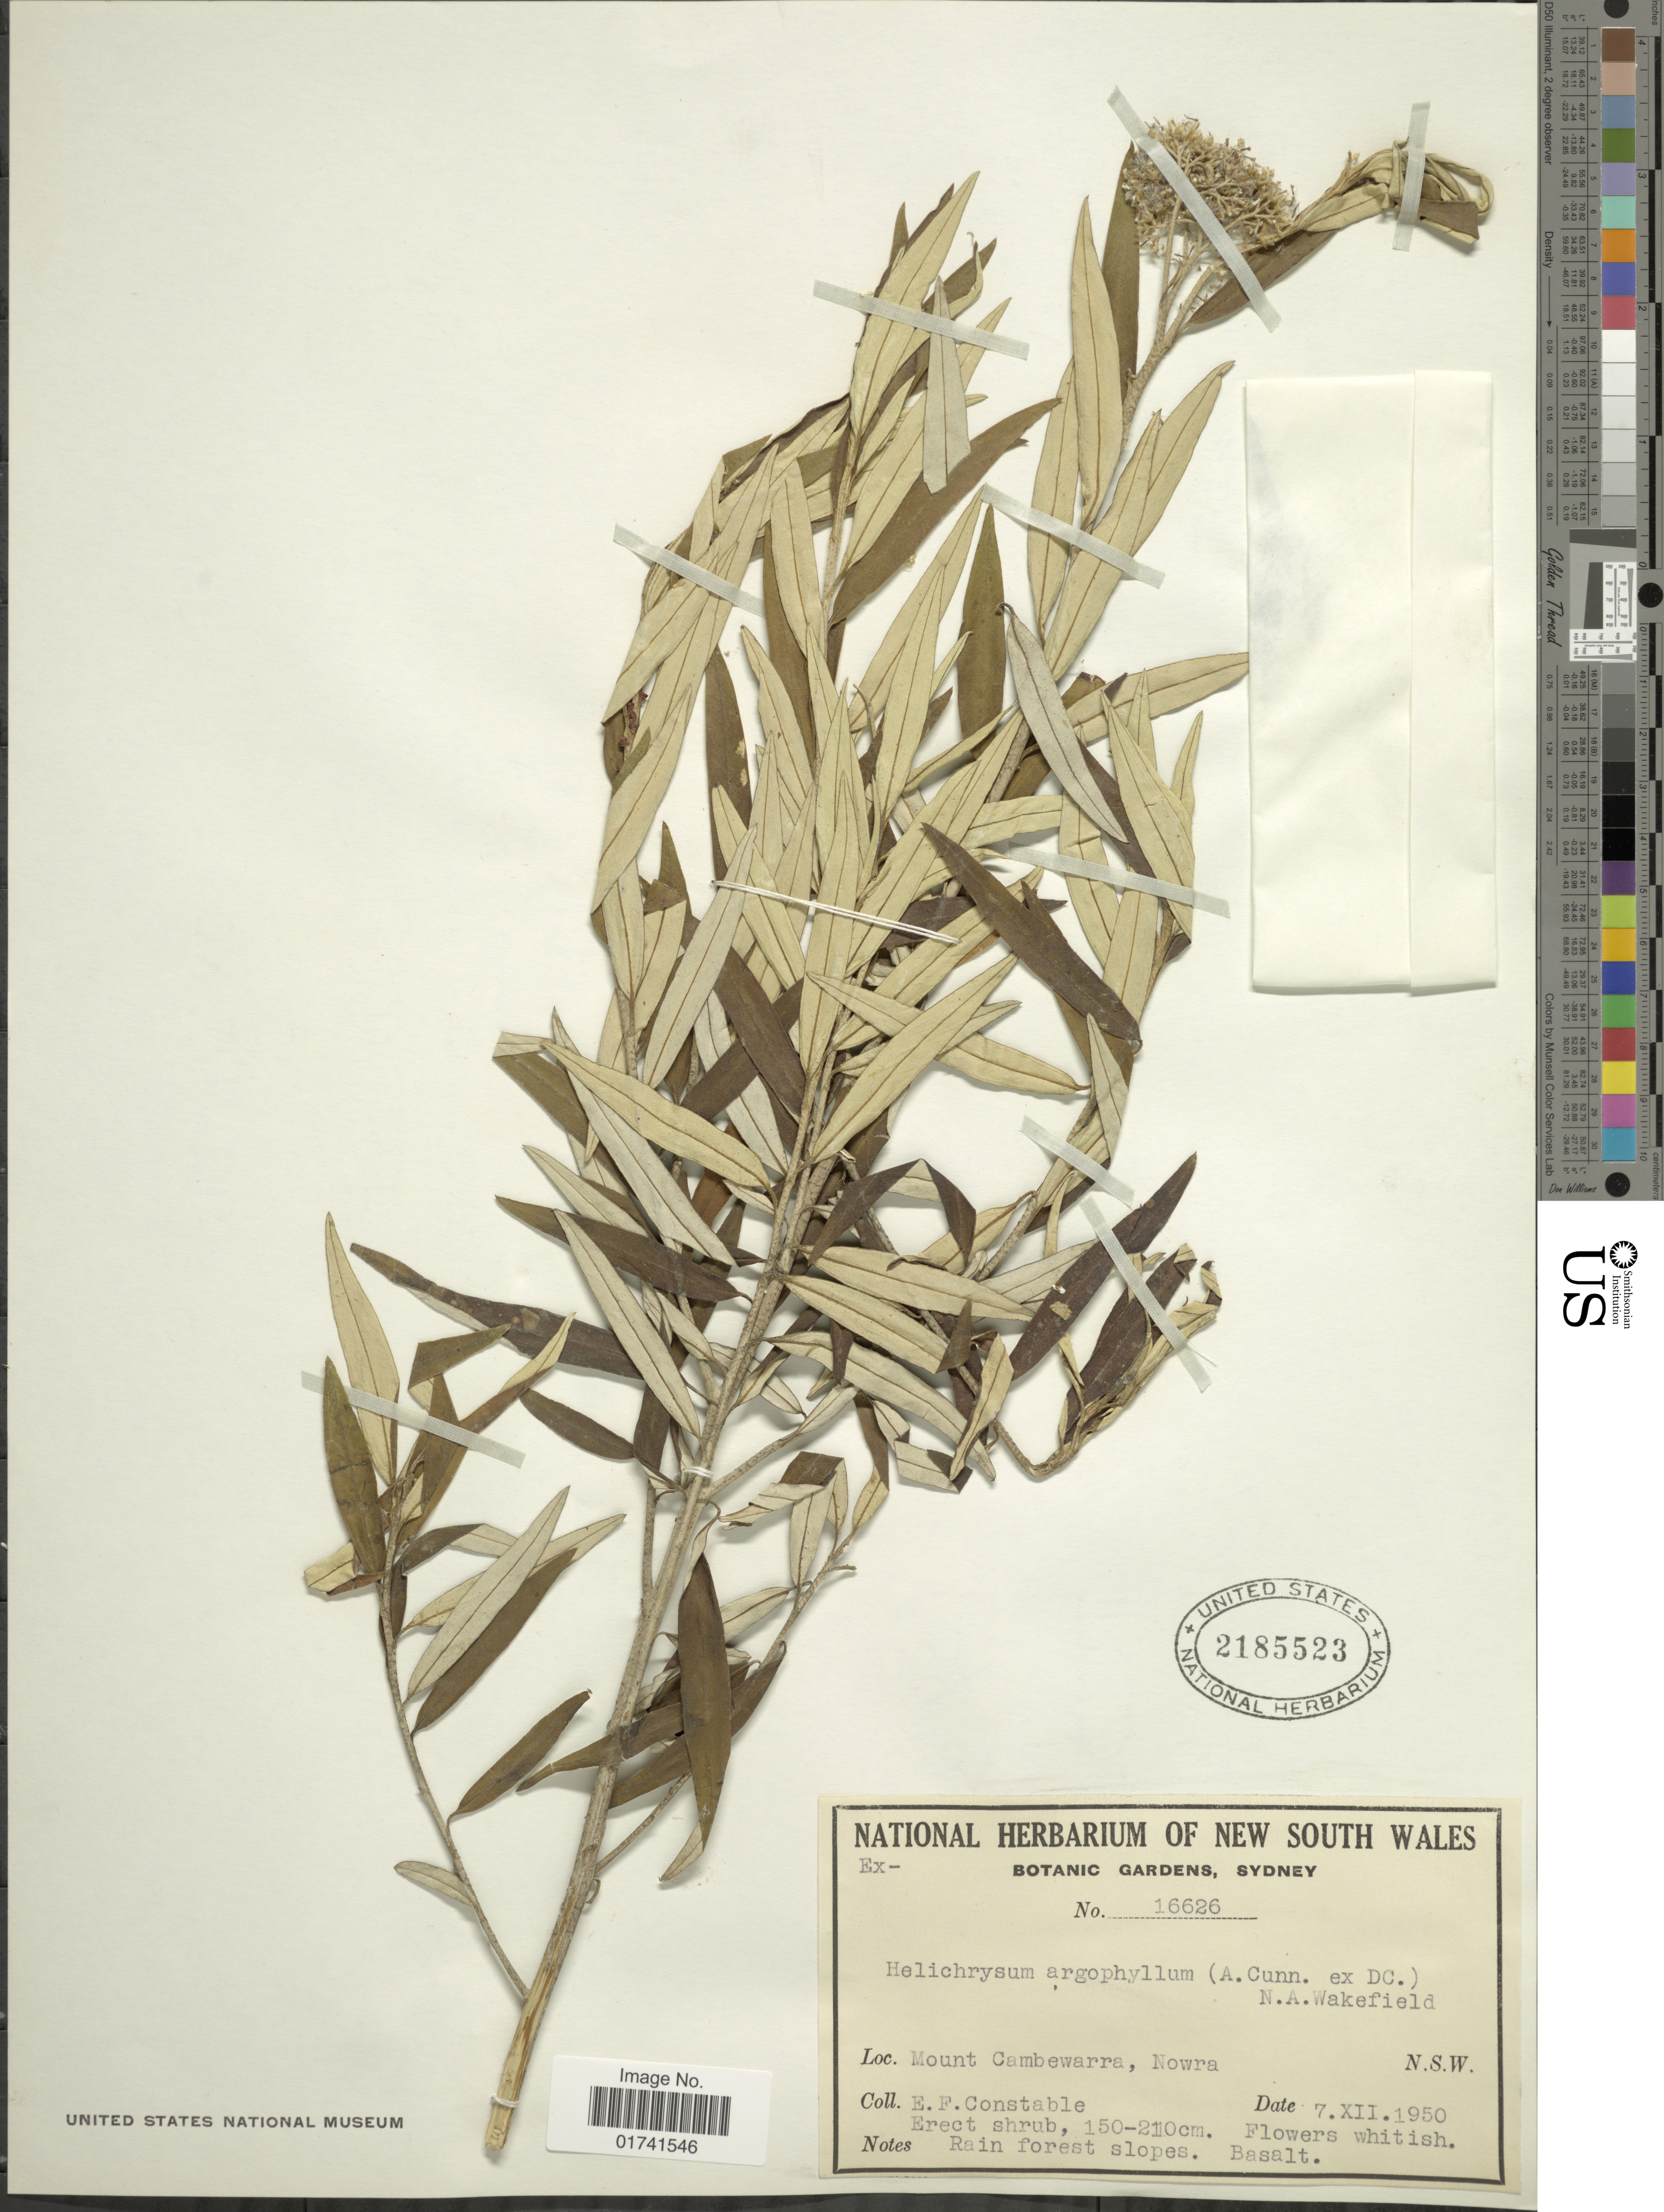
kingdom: Plantae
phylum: Tracheophyta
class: Magnoliopsida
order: Asterales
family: Asteraceae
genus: Ozothamnus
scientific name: Ozothamnus argophyllus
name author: (A. Cunn. ex DC.) Anderb.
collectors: E. F. Constable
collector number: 16626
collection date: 1950-12-07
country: Australia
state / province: New South Wales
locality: Mount Cambewarra, Nowra.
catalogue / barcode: US 2185523